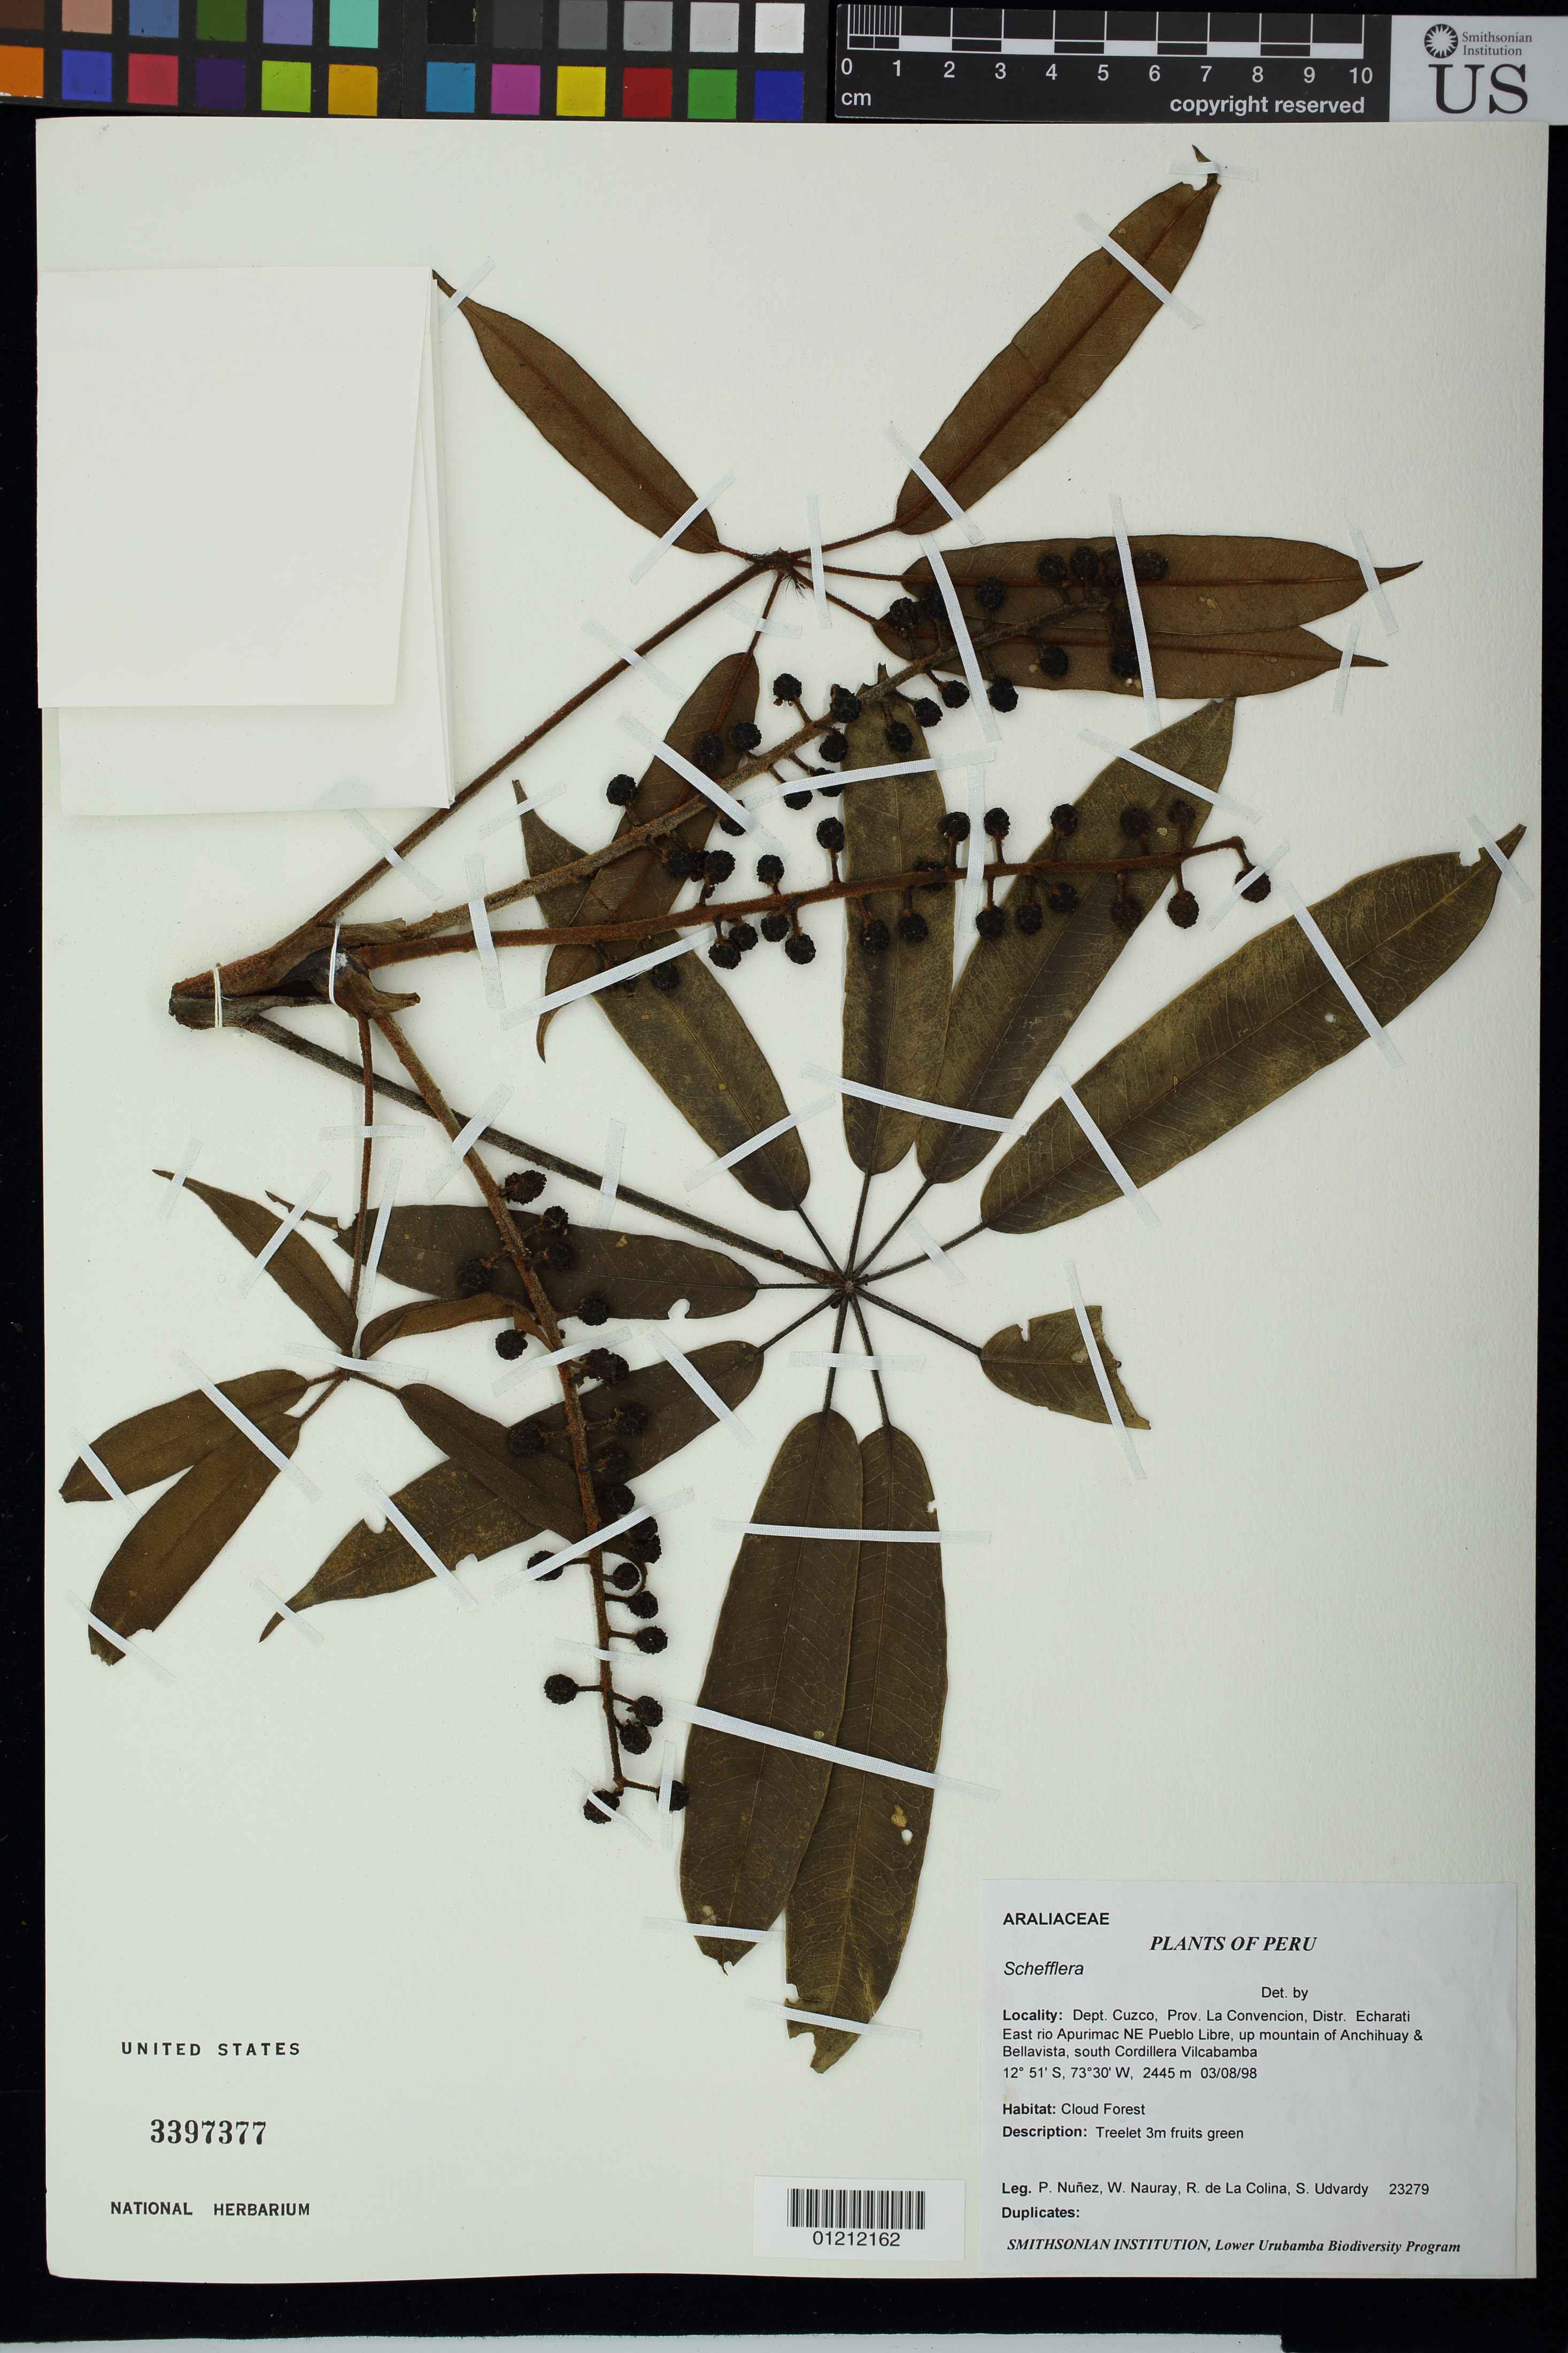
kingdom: Plantae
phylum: Tracheophyta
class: Magnoliopsida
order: Apiales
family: Araliaceae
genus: Schefflera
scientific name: Schefflera sp.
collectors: P. Nuñez V., W. Nauray, R. de La Colina & S. Udvardy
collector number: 23279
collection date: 1998-08-03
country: Peru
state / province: Cusco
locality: Prov. La Convencion, Distr. Echarati, East rio Apurimac, NE of Pueblo Libre, up mountain of Anchihuay & Bellavista, S of Cordillera Vicabamba.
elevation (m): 2445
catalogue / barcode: US 3397377